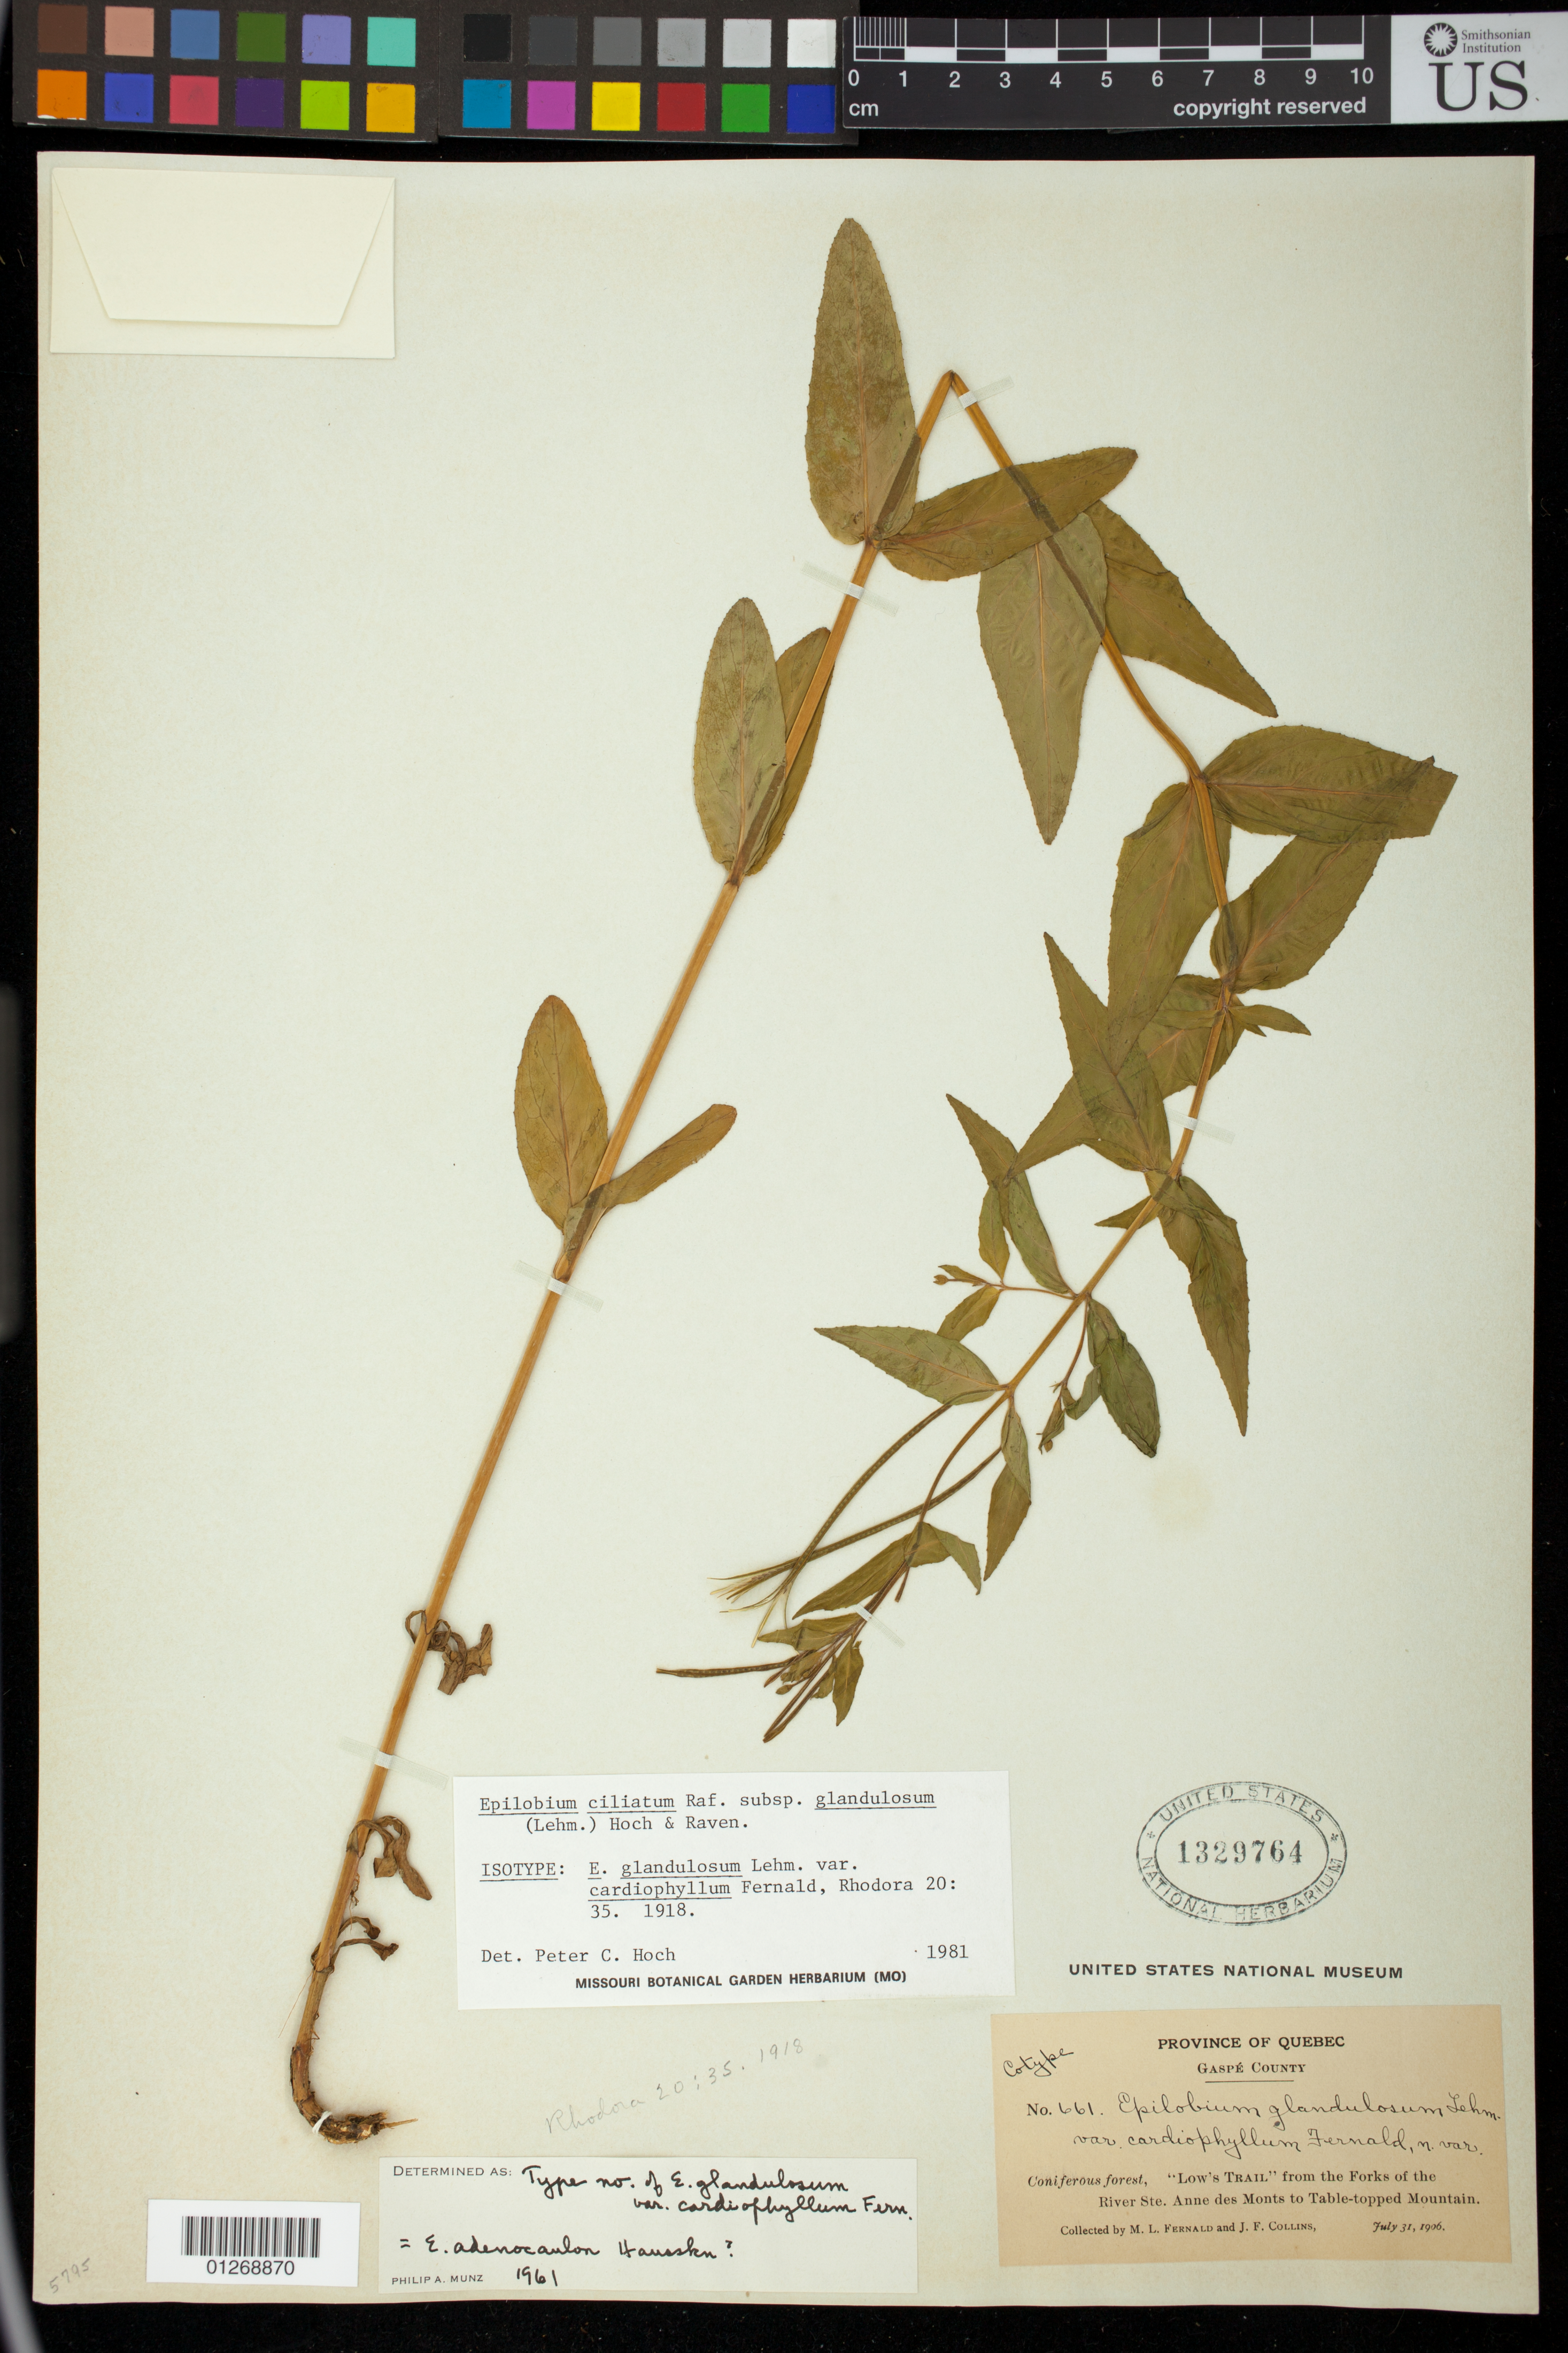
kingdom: Plantae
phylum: Tracheophyta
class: Magnoliopsida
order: Myrtales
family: Onagraceae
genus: Epilobium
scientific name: Epilobium glandulosum var. cardiophyllum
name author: Fernald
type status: Isotype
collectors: M. L. Fernald & J. Collins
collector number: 661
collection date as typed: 31 Jul 1906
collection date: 1906-07-31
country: Canada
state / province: Quebec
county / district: Gaspé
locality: "Low's Trail" from the forks of the River Ste. Anne des Monts to Table-topped Mountain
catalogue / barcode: US 1329764